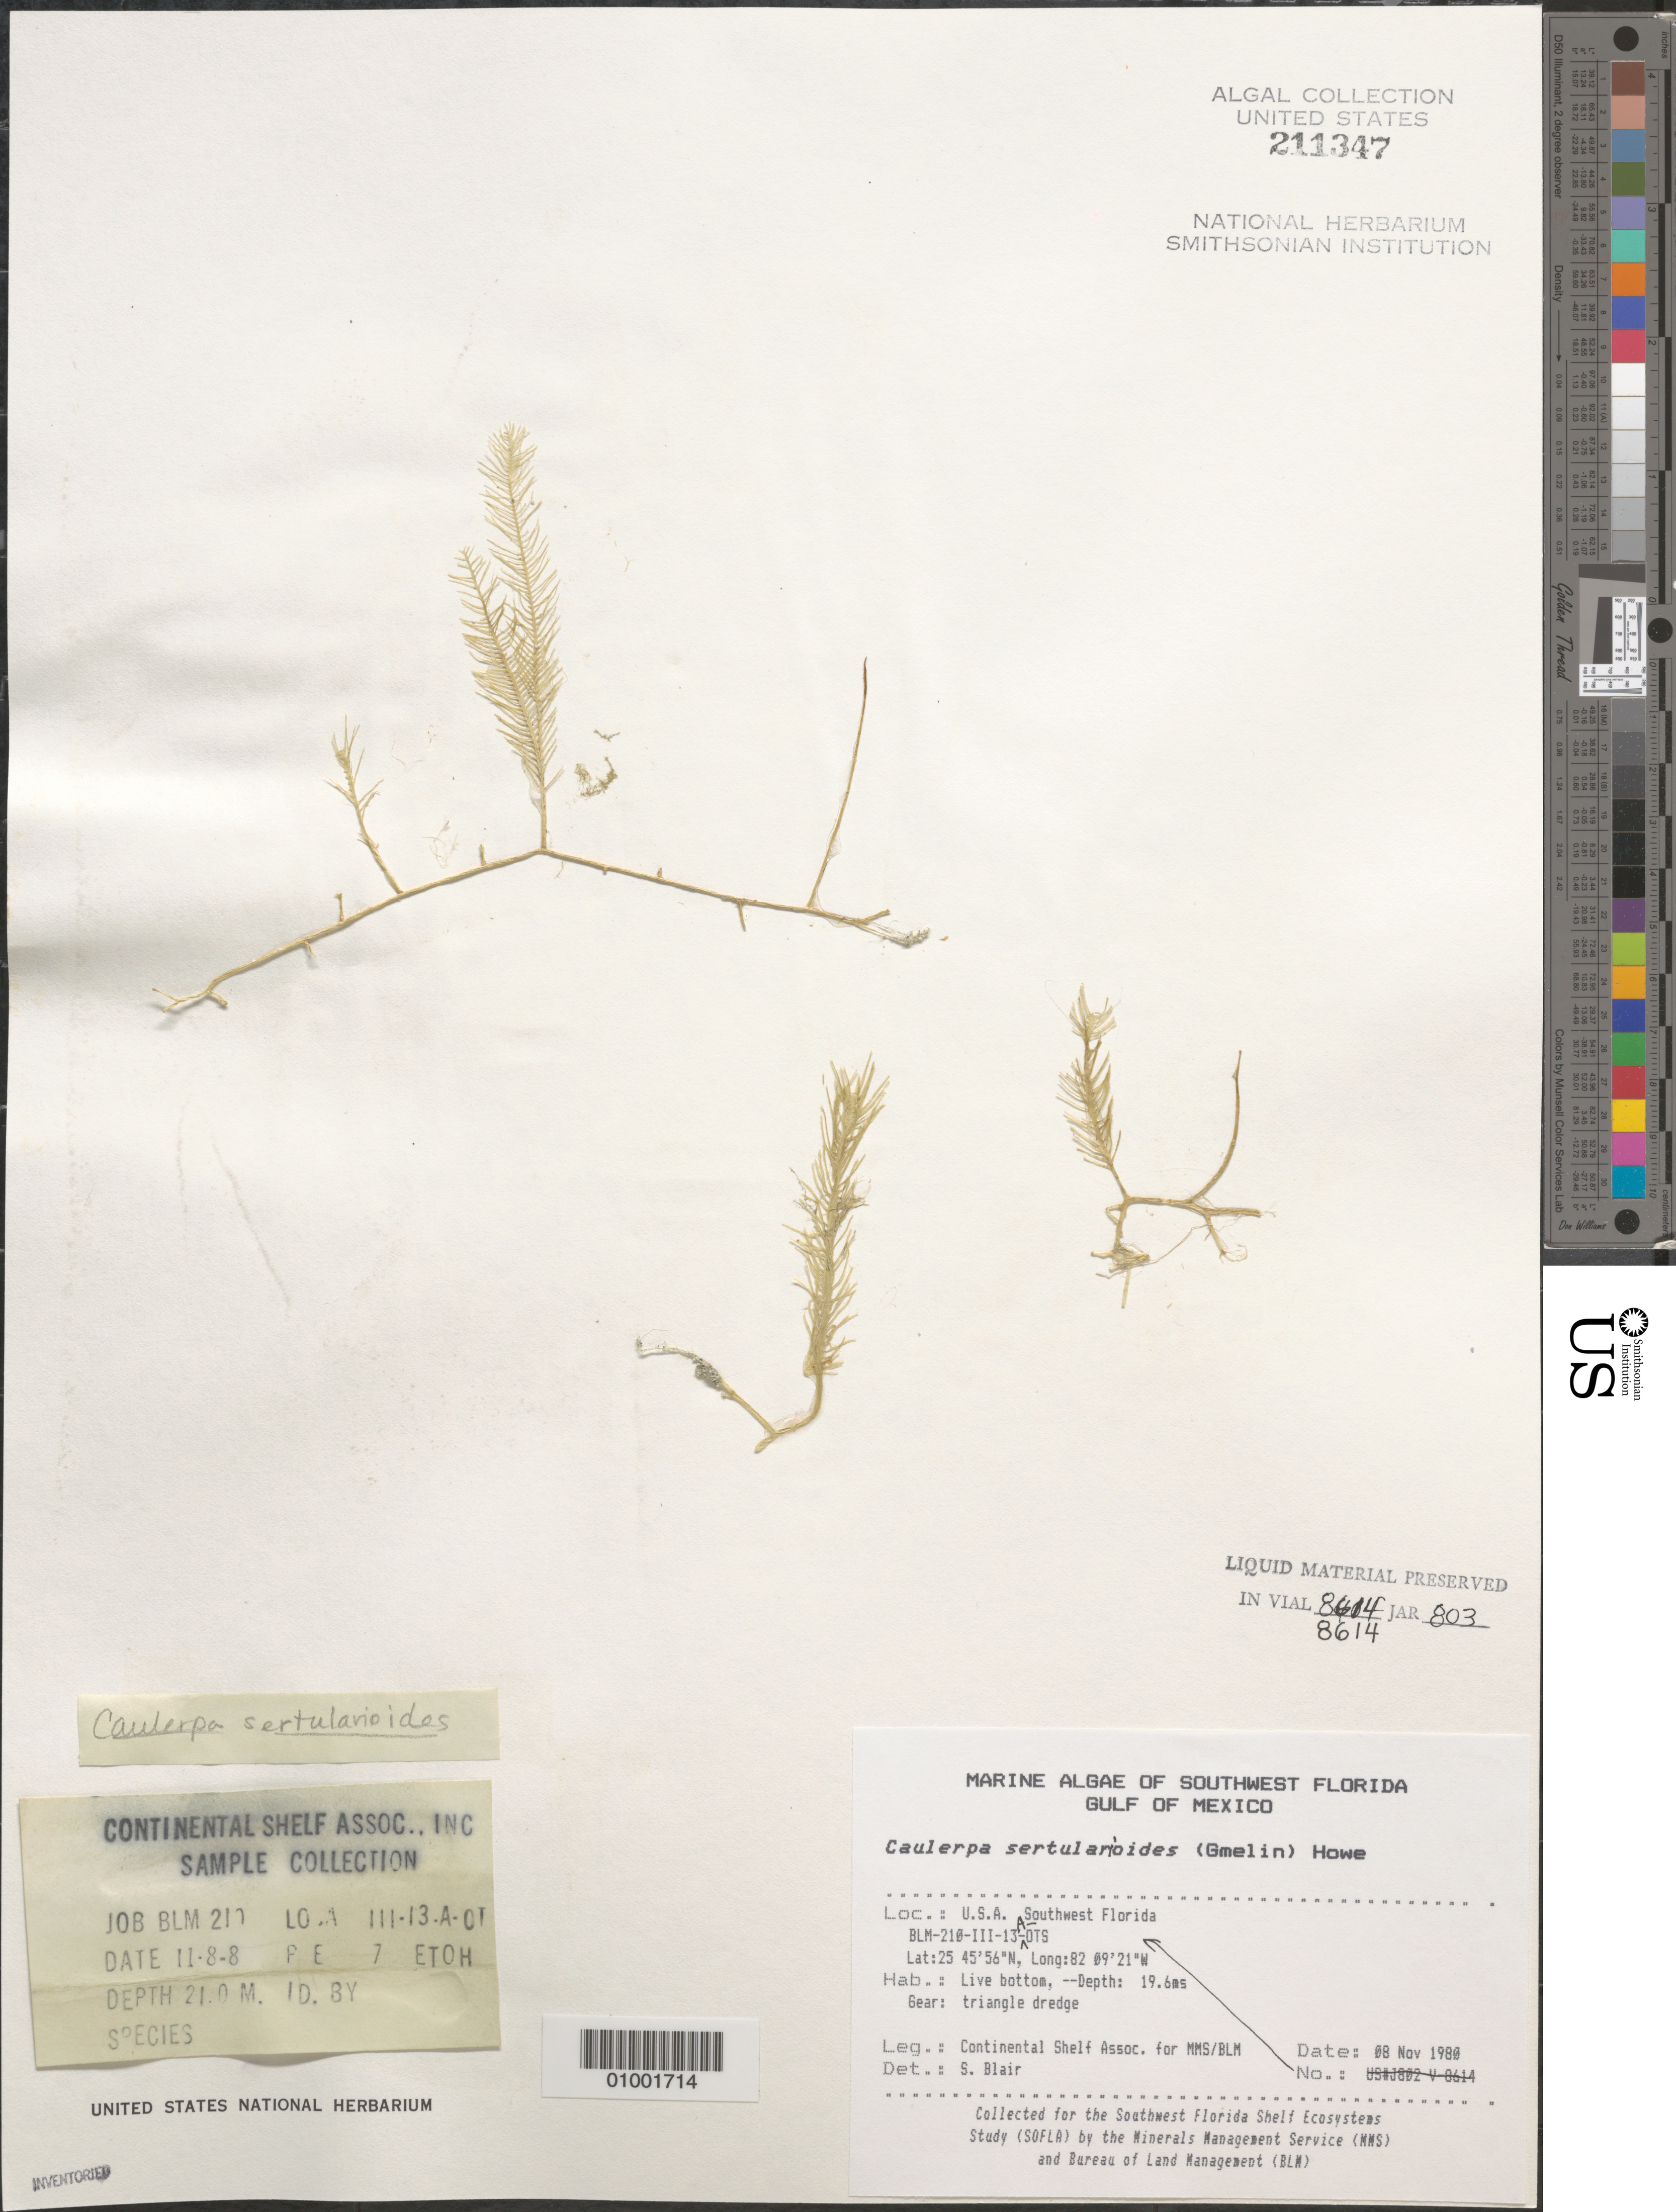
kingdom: Plantae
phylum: Chlorophyta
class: Ulvophyceae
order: Bryopsidales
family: Caulerpaceae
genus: Caulerpa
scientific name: Caulerpa sertularioides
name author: (S.G. Gmel.) M. Howe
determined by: Blair, S. M.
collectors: Continental Shelf Associates for the MMS/BLM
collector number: BLM-210-III-13-A-OTS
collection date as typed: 08 Nov 1980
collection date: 1980-11-08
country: United States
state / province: Florida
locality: Gulf of Mexico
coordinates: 25 45'56"N, 82 09'21"W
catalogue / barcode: US 211347